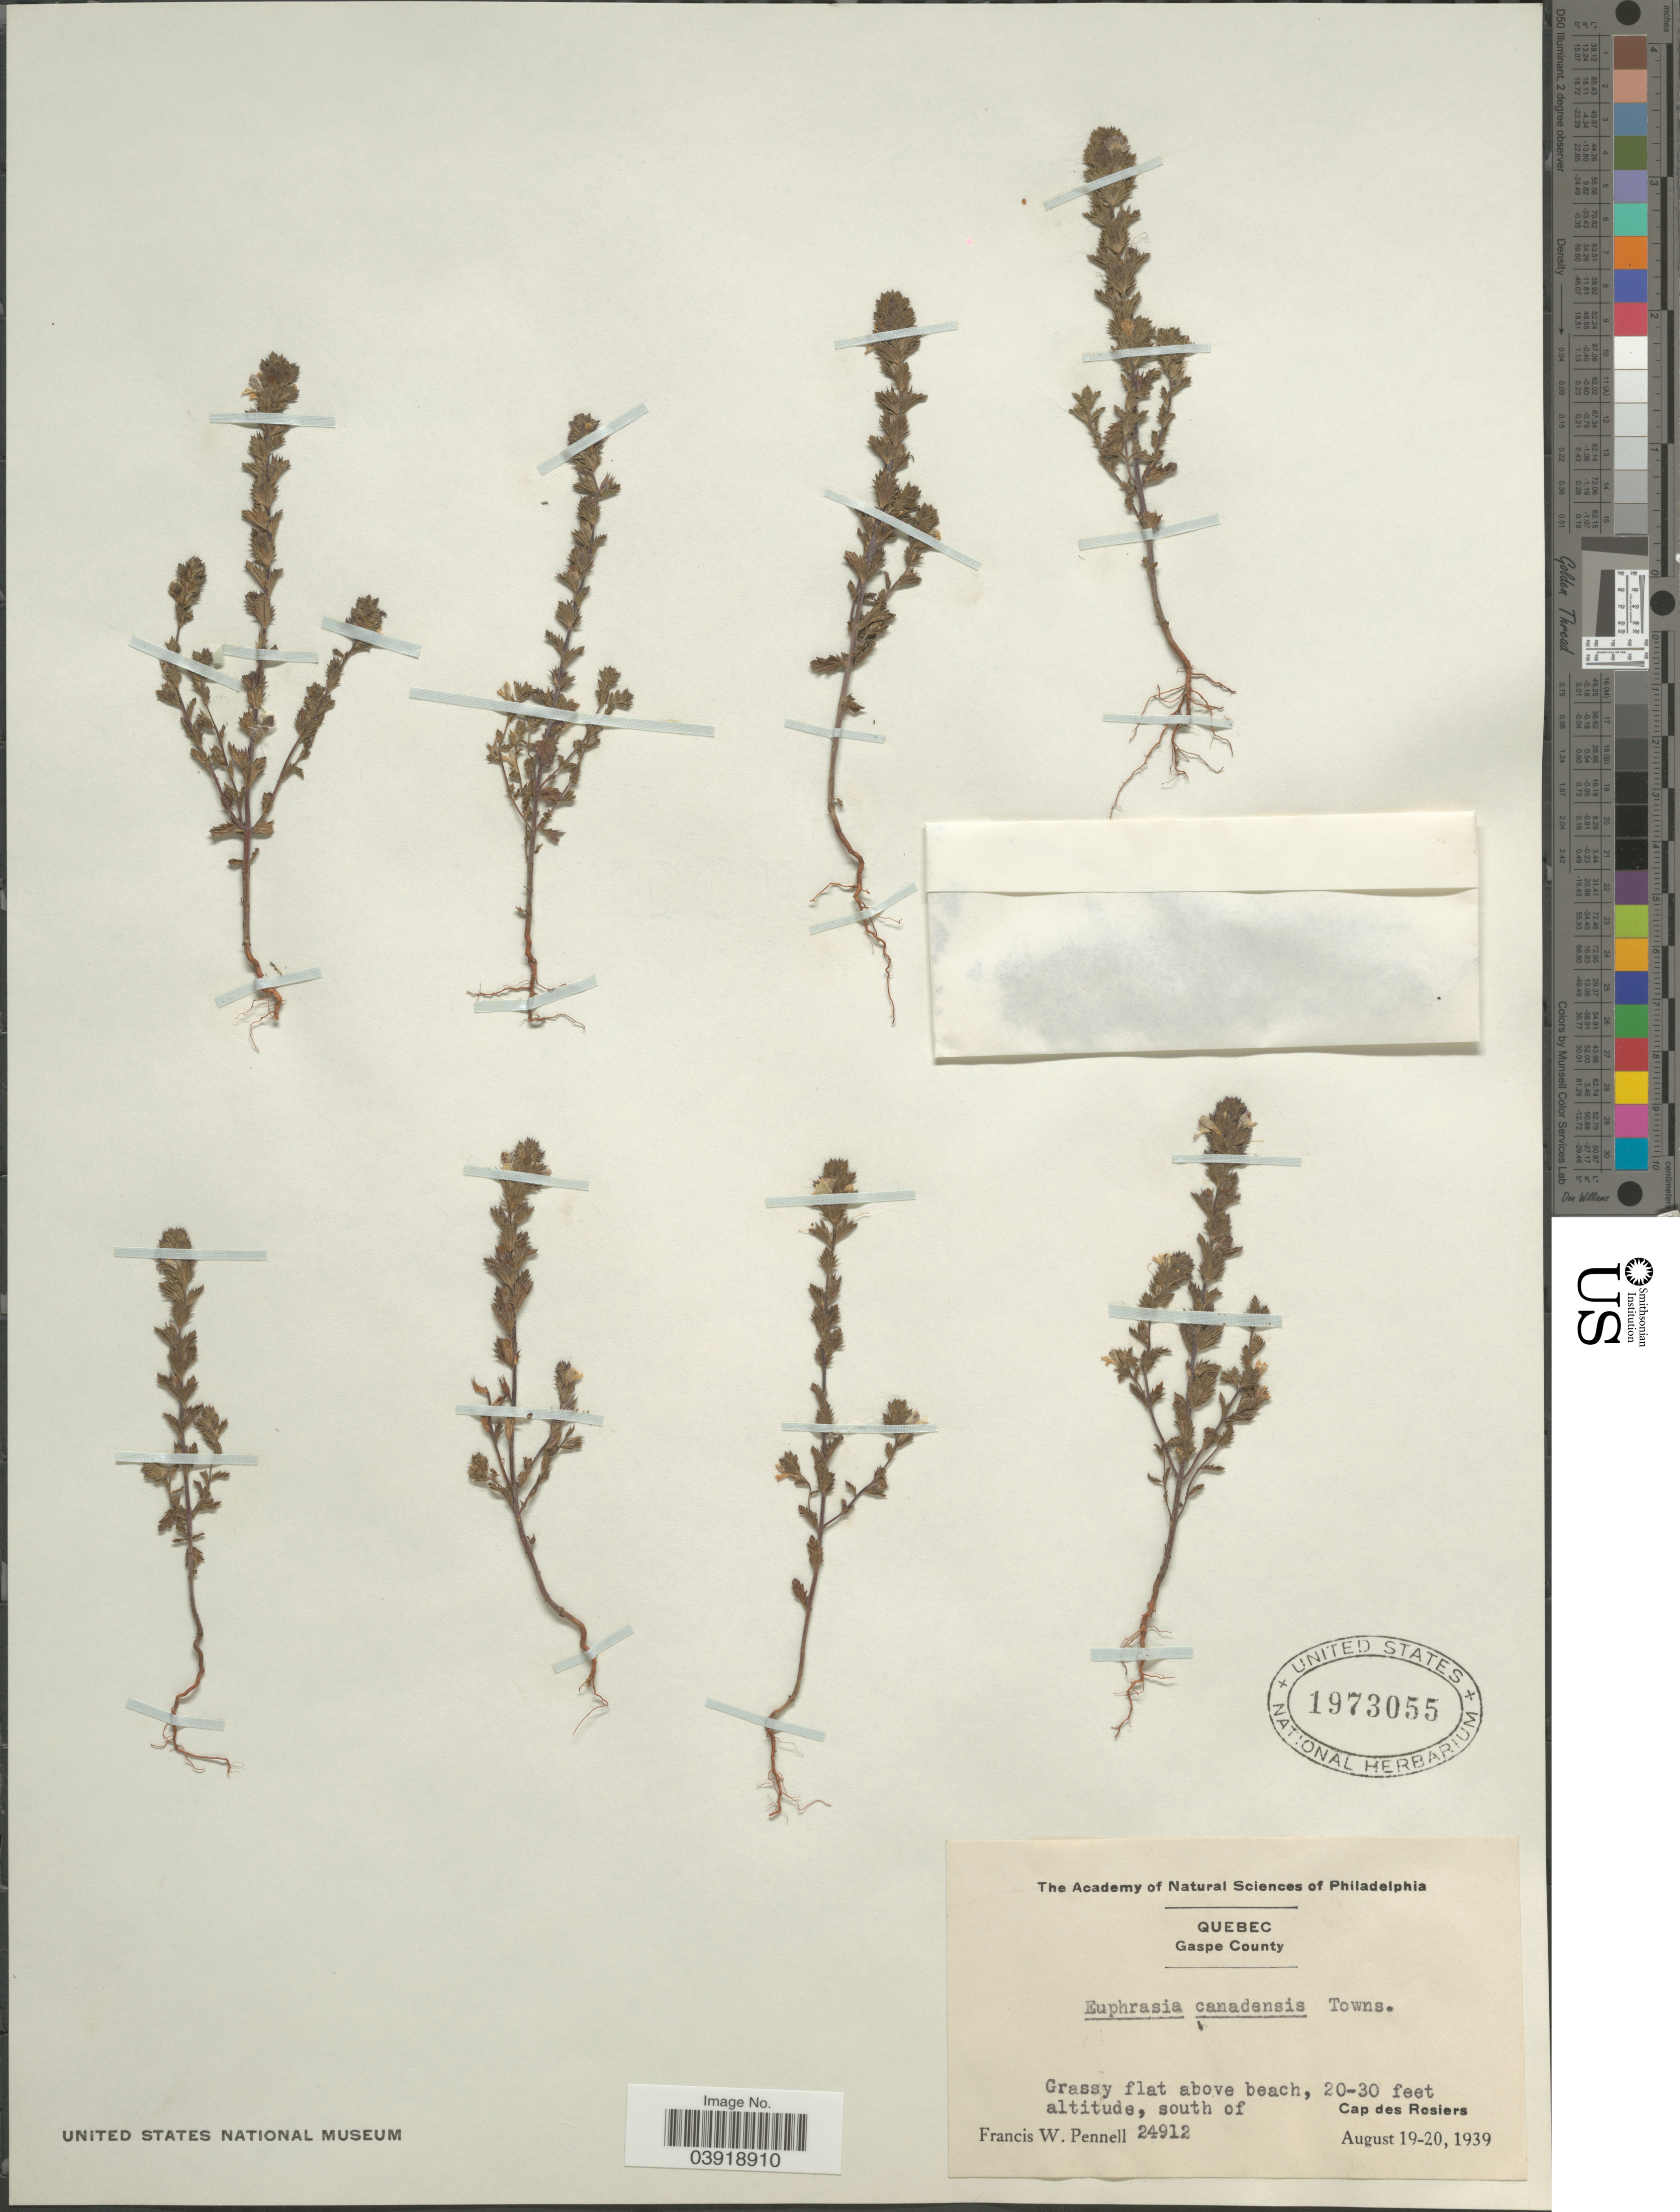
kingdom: Plantae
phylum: Tracheophyta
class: Magnoliopsida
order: Lamiales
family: Orobanchaceae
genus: Euphrasia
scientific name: Euphrasia canadensis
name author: J.F. Towns.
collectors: F. W. Pennell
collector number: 24912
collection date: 1939-08-19/1939-08-20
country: Canada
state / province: Quebec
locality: Gaspe County. Above beach, south of Cap des Rosiers.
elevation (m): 6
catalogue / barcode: US 1973055